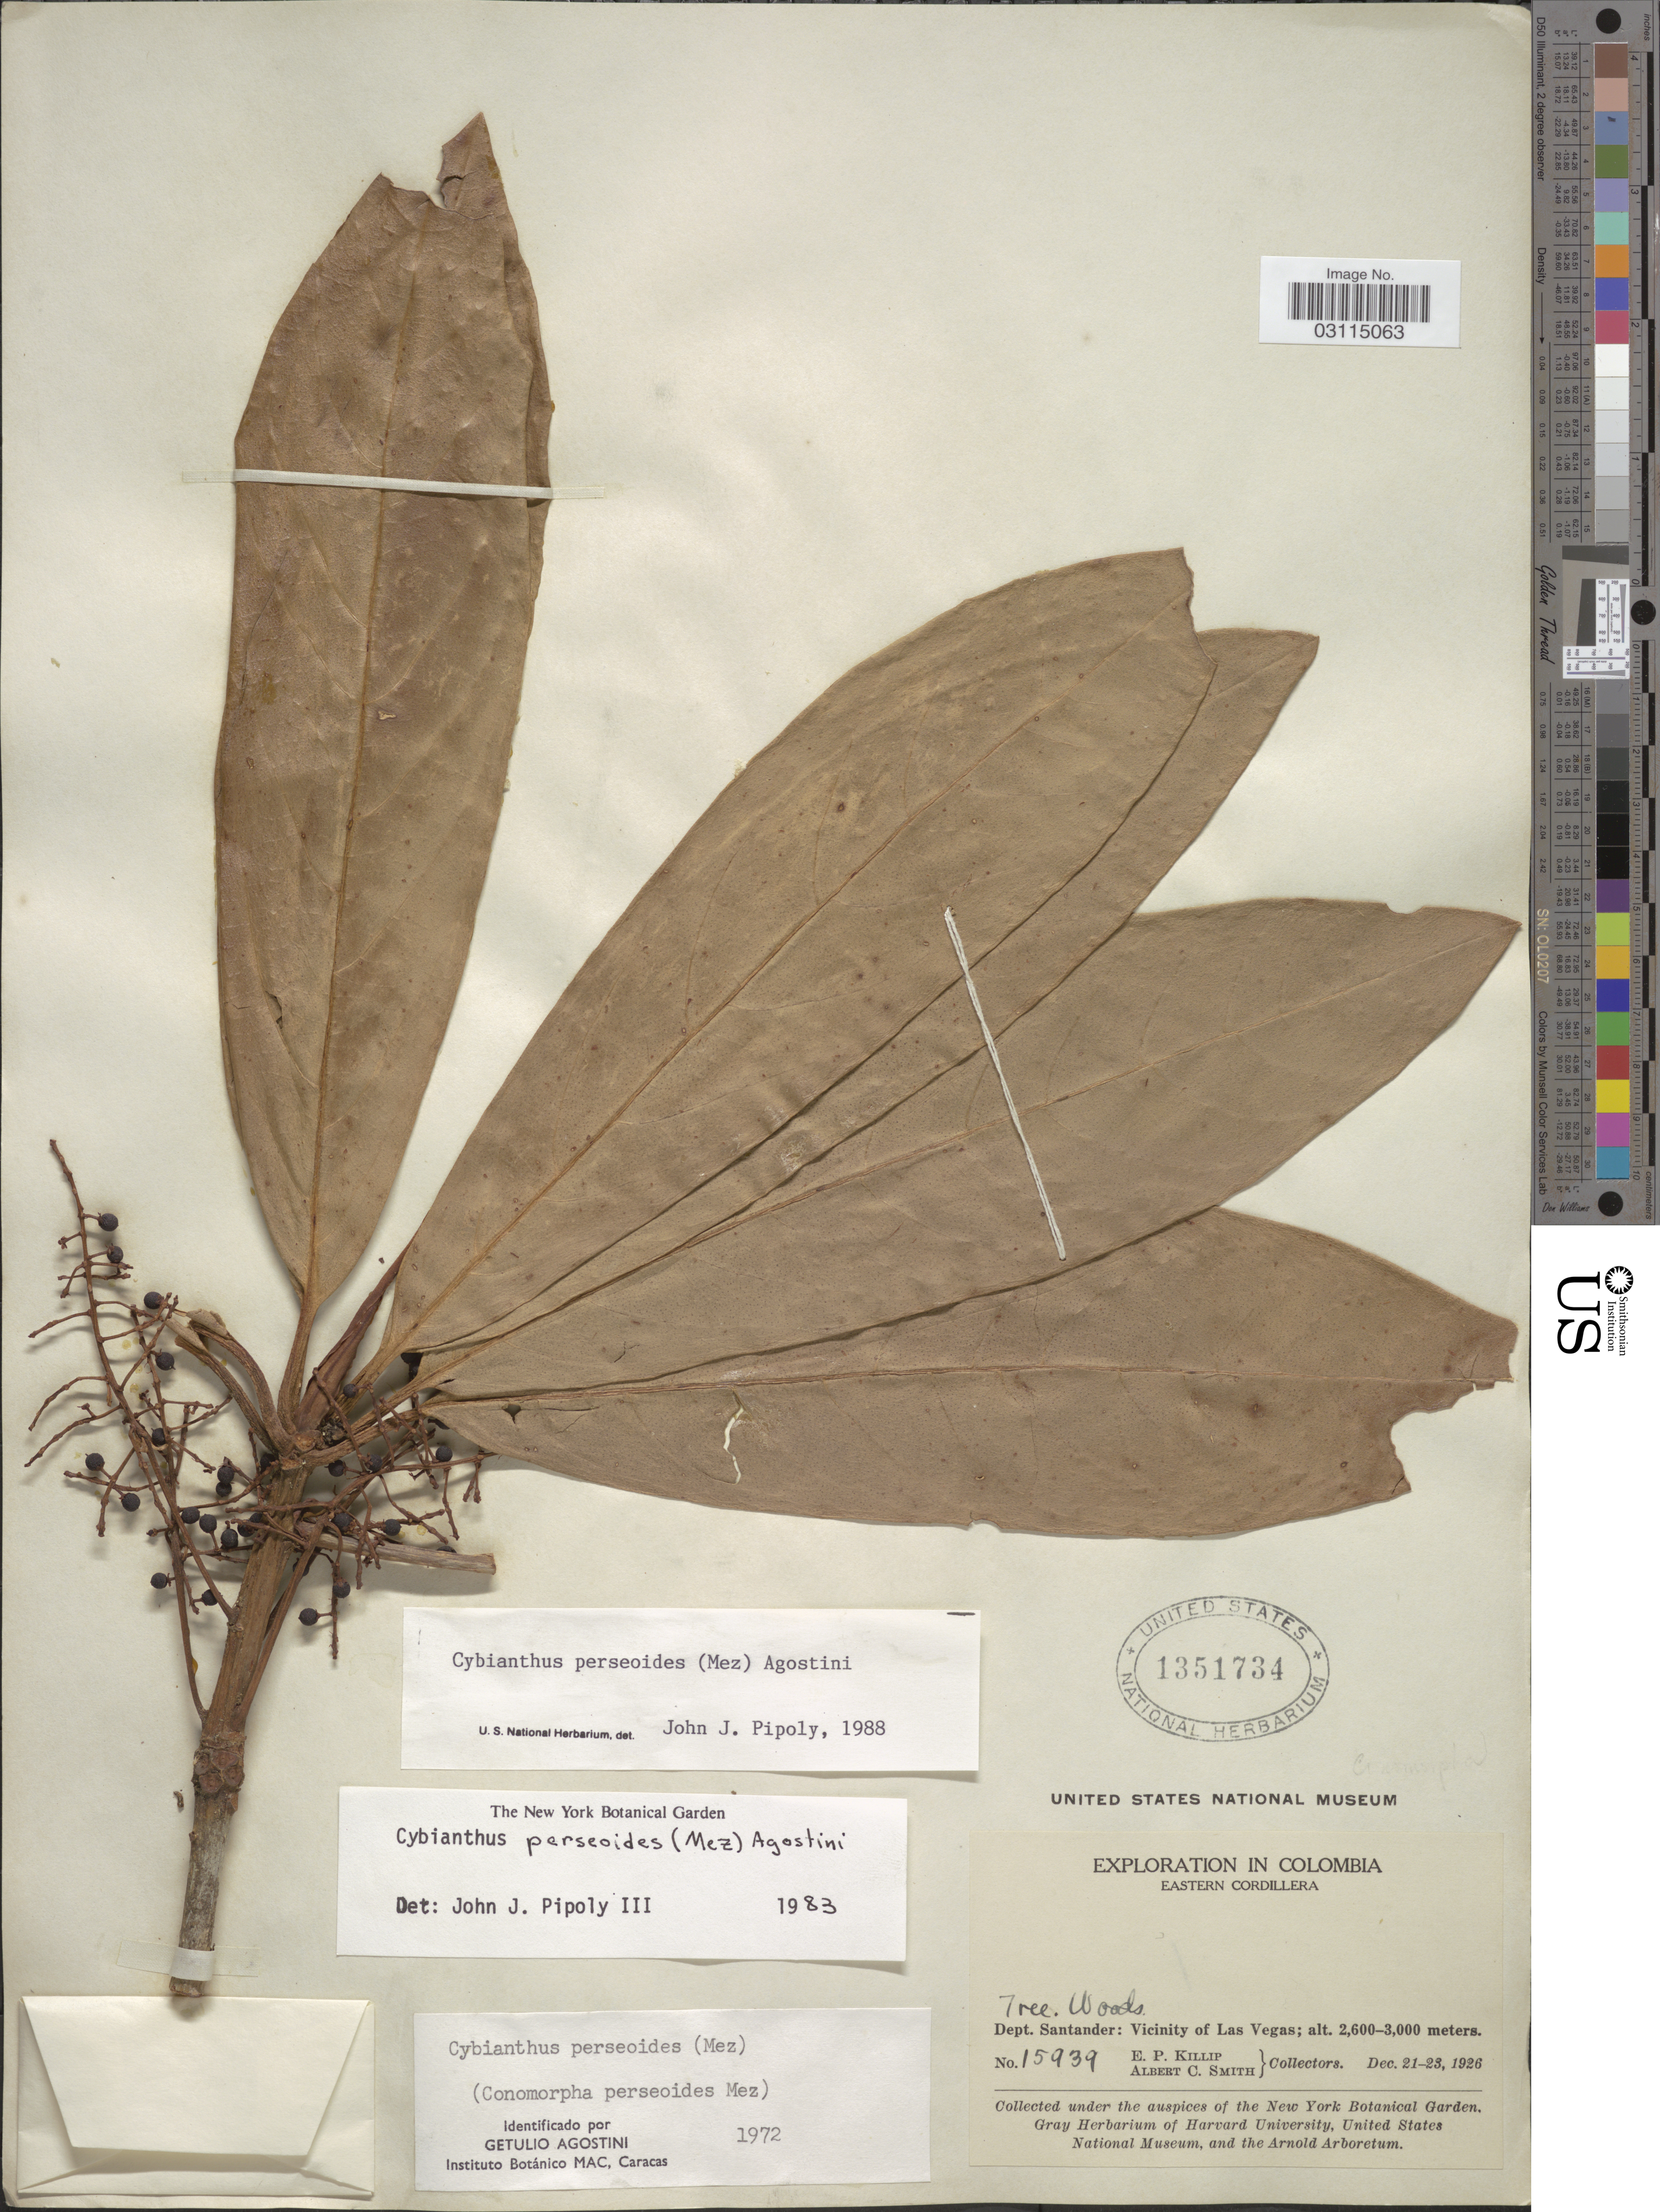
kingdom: Plantae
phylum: Tracheophyta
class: Magnoliopsida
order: Ericales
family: Primulaceae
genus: Cybianthus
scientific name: Cybianthus perseoides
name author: (Mez) G. Agostini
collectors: E. P. Killip & A. C. Smith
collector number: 15939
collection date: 1926-12-21/1926-12-23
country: Colombia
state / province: Santander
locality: Eastern Cordillera, Dept. Santander: Vicinity of Las Vegas.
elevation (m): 2600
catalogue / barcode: US 1351734